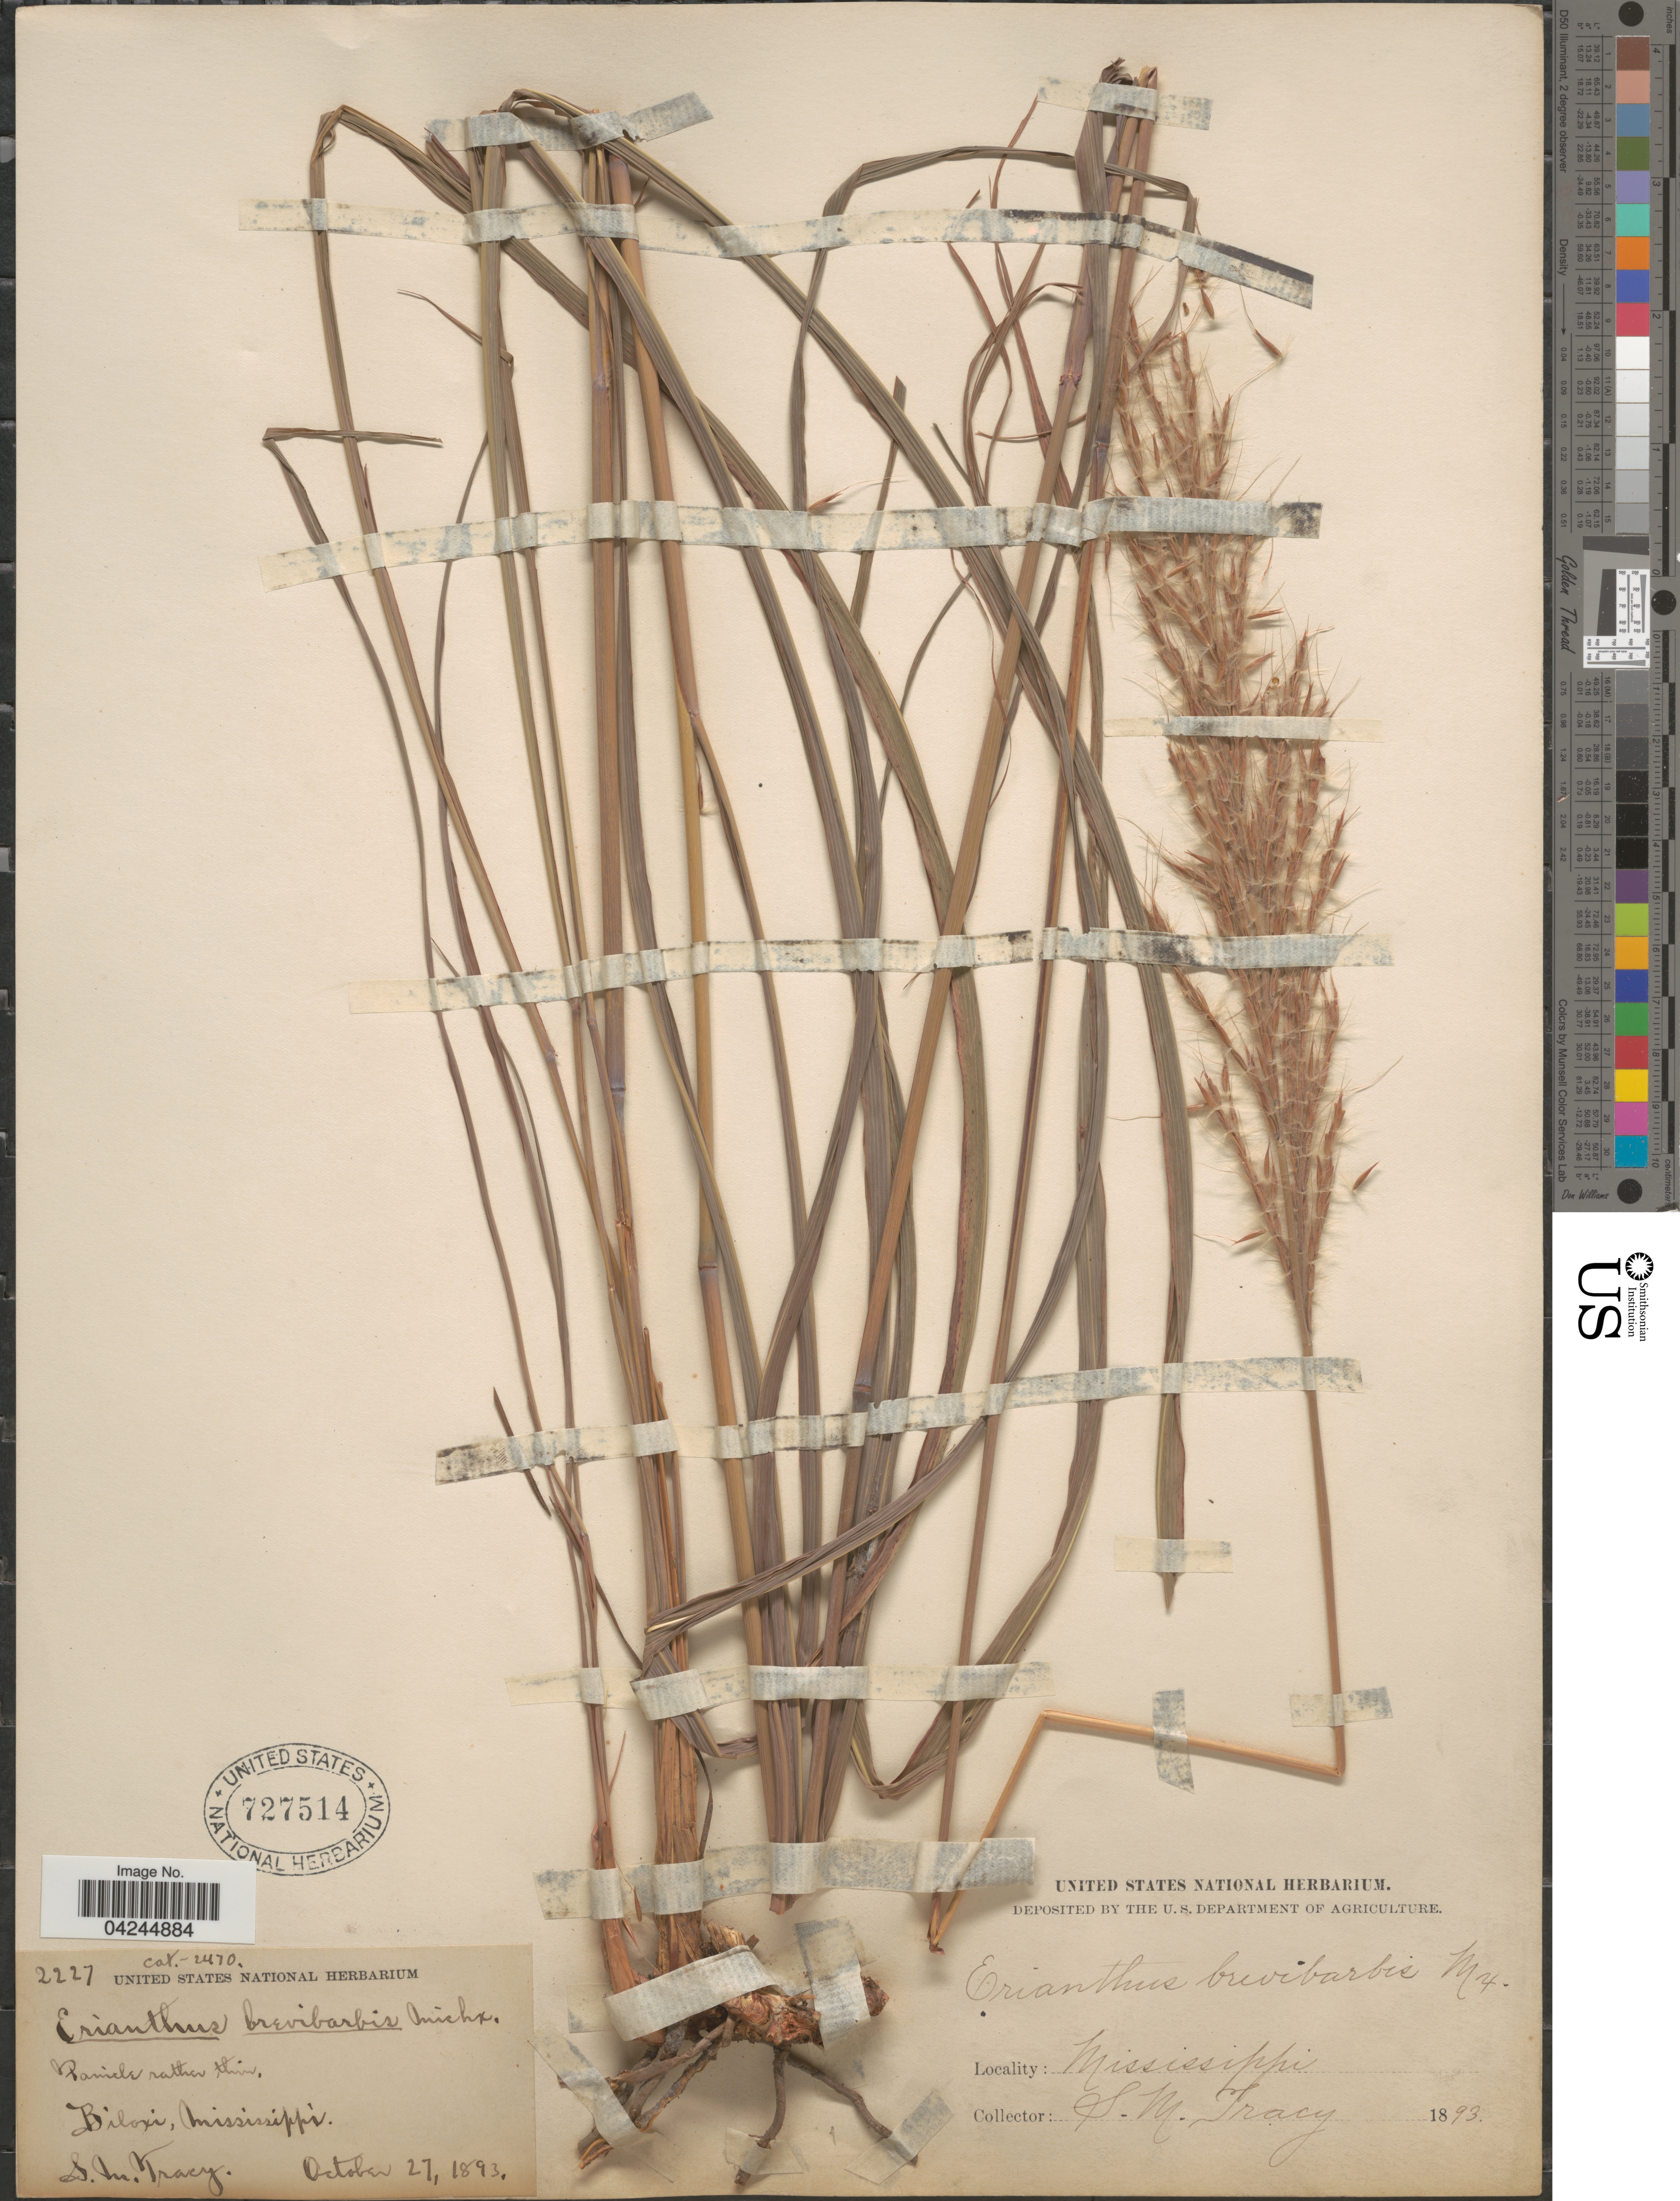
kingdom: Plantae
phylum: Tracheophyta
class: Liliopsida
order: Poales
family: Poaceae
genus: Erianthus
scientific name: Erianthus brevibarbis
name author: Michx.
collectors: S. M. Tracy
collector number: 2227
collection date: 1893-10-27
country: United States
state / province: Mississippi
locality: Biloxi.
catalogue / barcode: US 727514